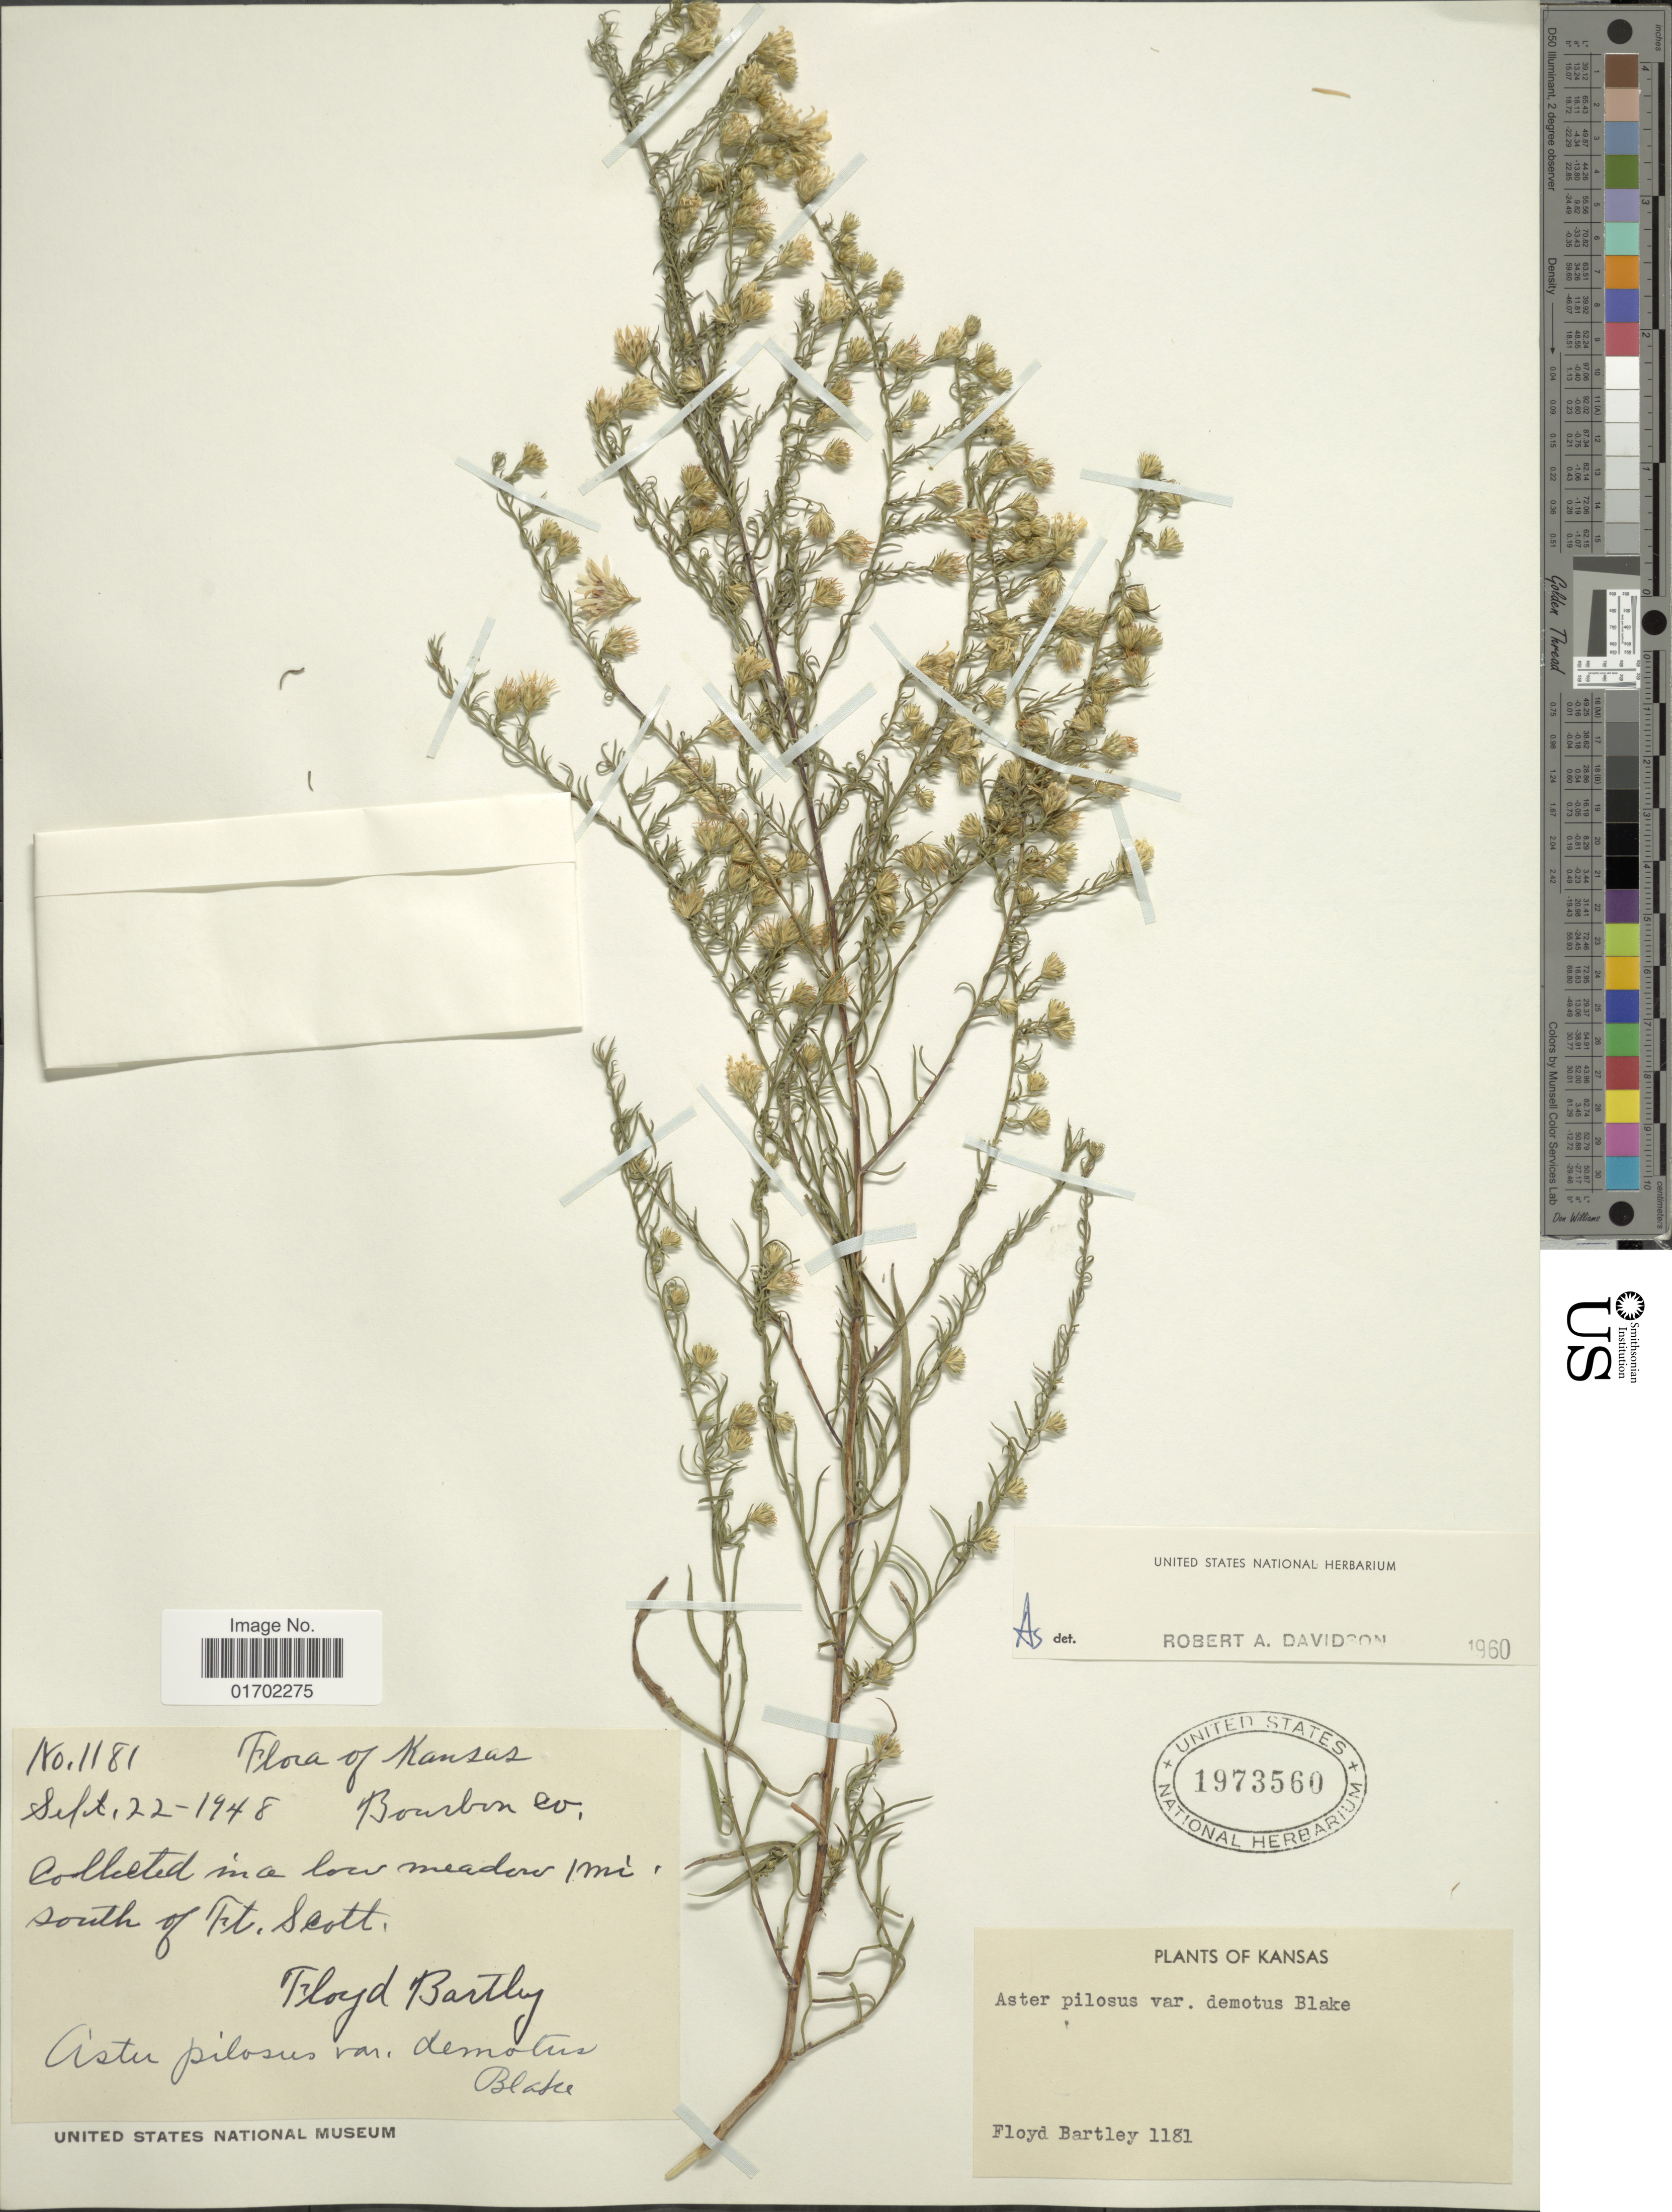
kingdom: Plantae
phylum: Tracheophyta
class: Magnoliopsida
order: Asterales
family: Asteraceae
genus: Symphyotrichum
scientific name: Symphyotrichum pilosum var. pilosum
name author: (Willd.) G.L. Nesom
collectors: F. Bartley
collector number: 1181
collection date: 1948-09-22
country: United States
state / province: Kansas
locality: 1 mi. south of Ft. Scott.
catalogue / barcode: US 1973560